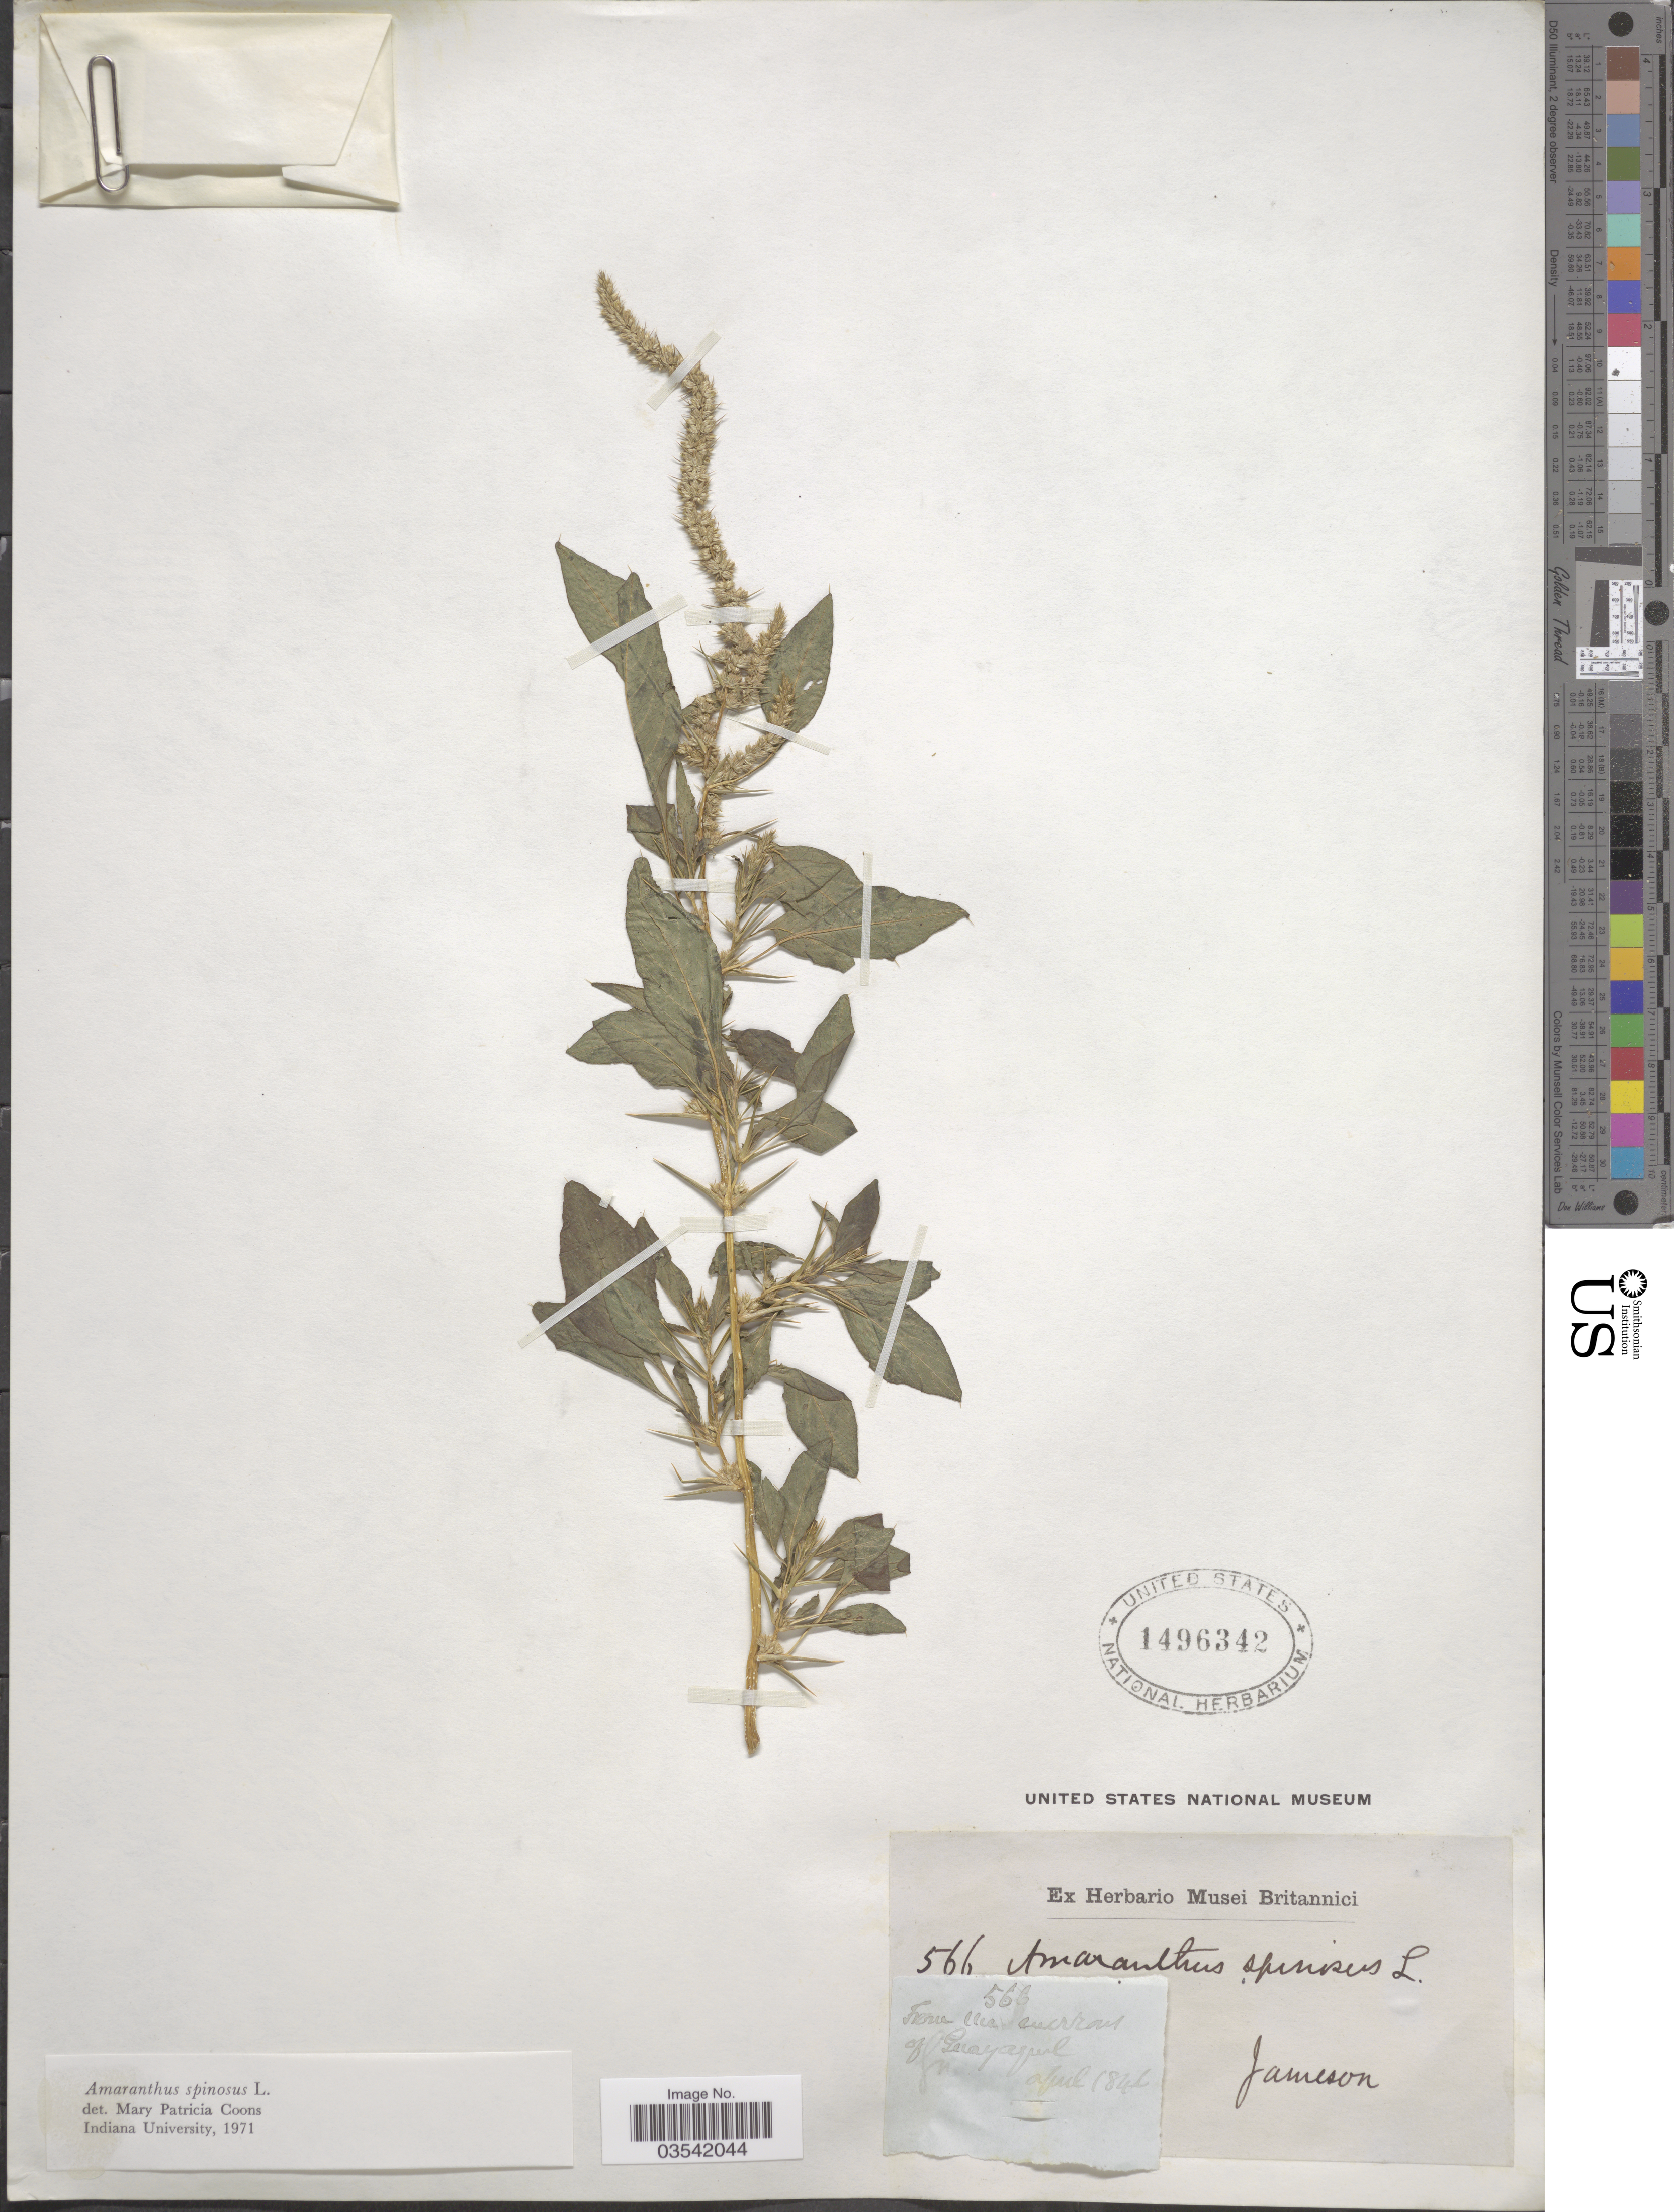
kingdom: Plantae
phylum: Tracheophyta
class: Magnoliopsida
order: Caryophyllales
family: Amaranthaceae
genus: Amaranthus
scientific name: Amaranthus spinosus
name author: L.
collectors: -- Jameson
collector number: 566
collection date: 1846-04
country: Ecuador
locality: Guayaquil.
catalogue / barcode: US 1496342